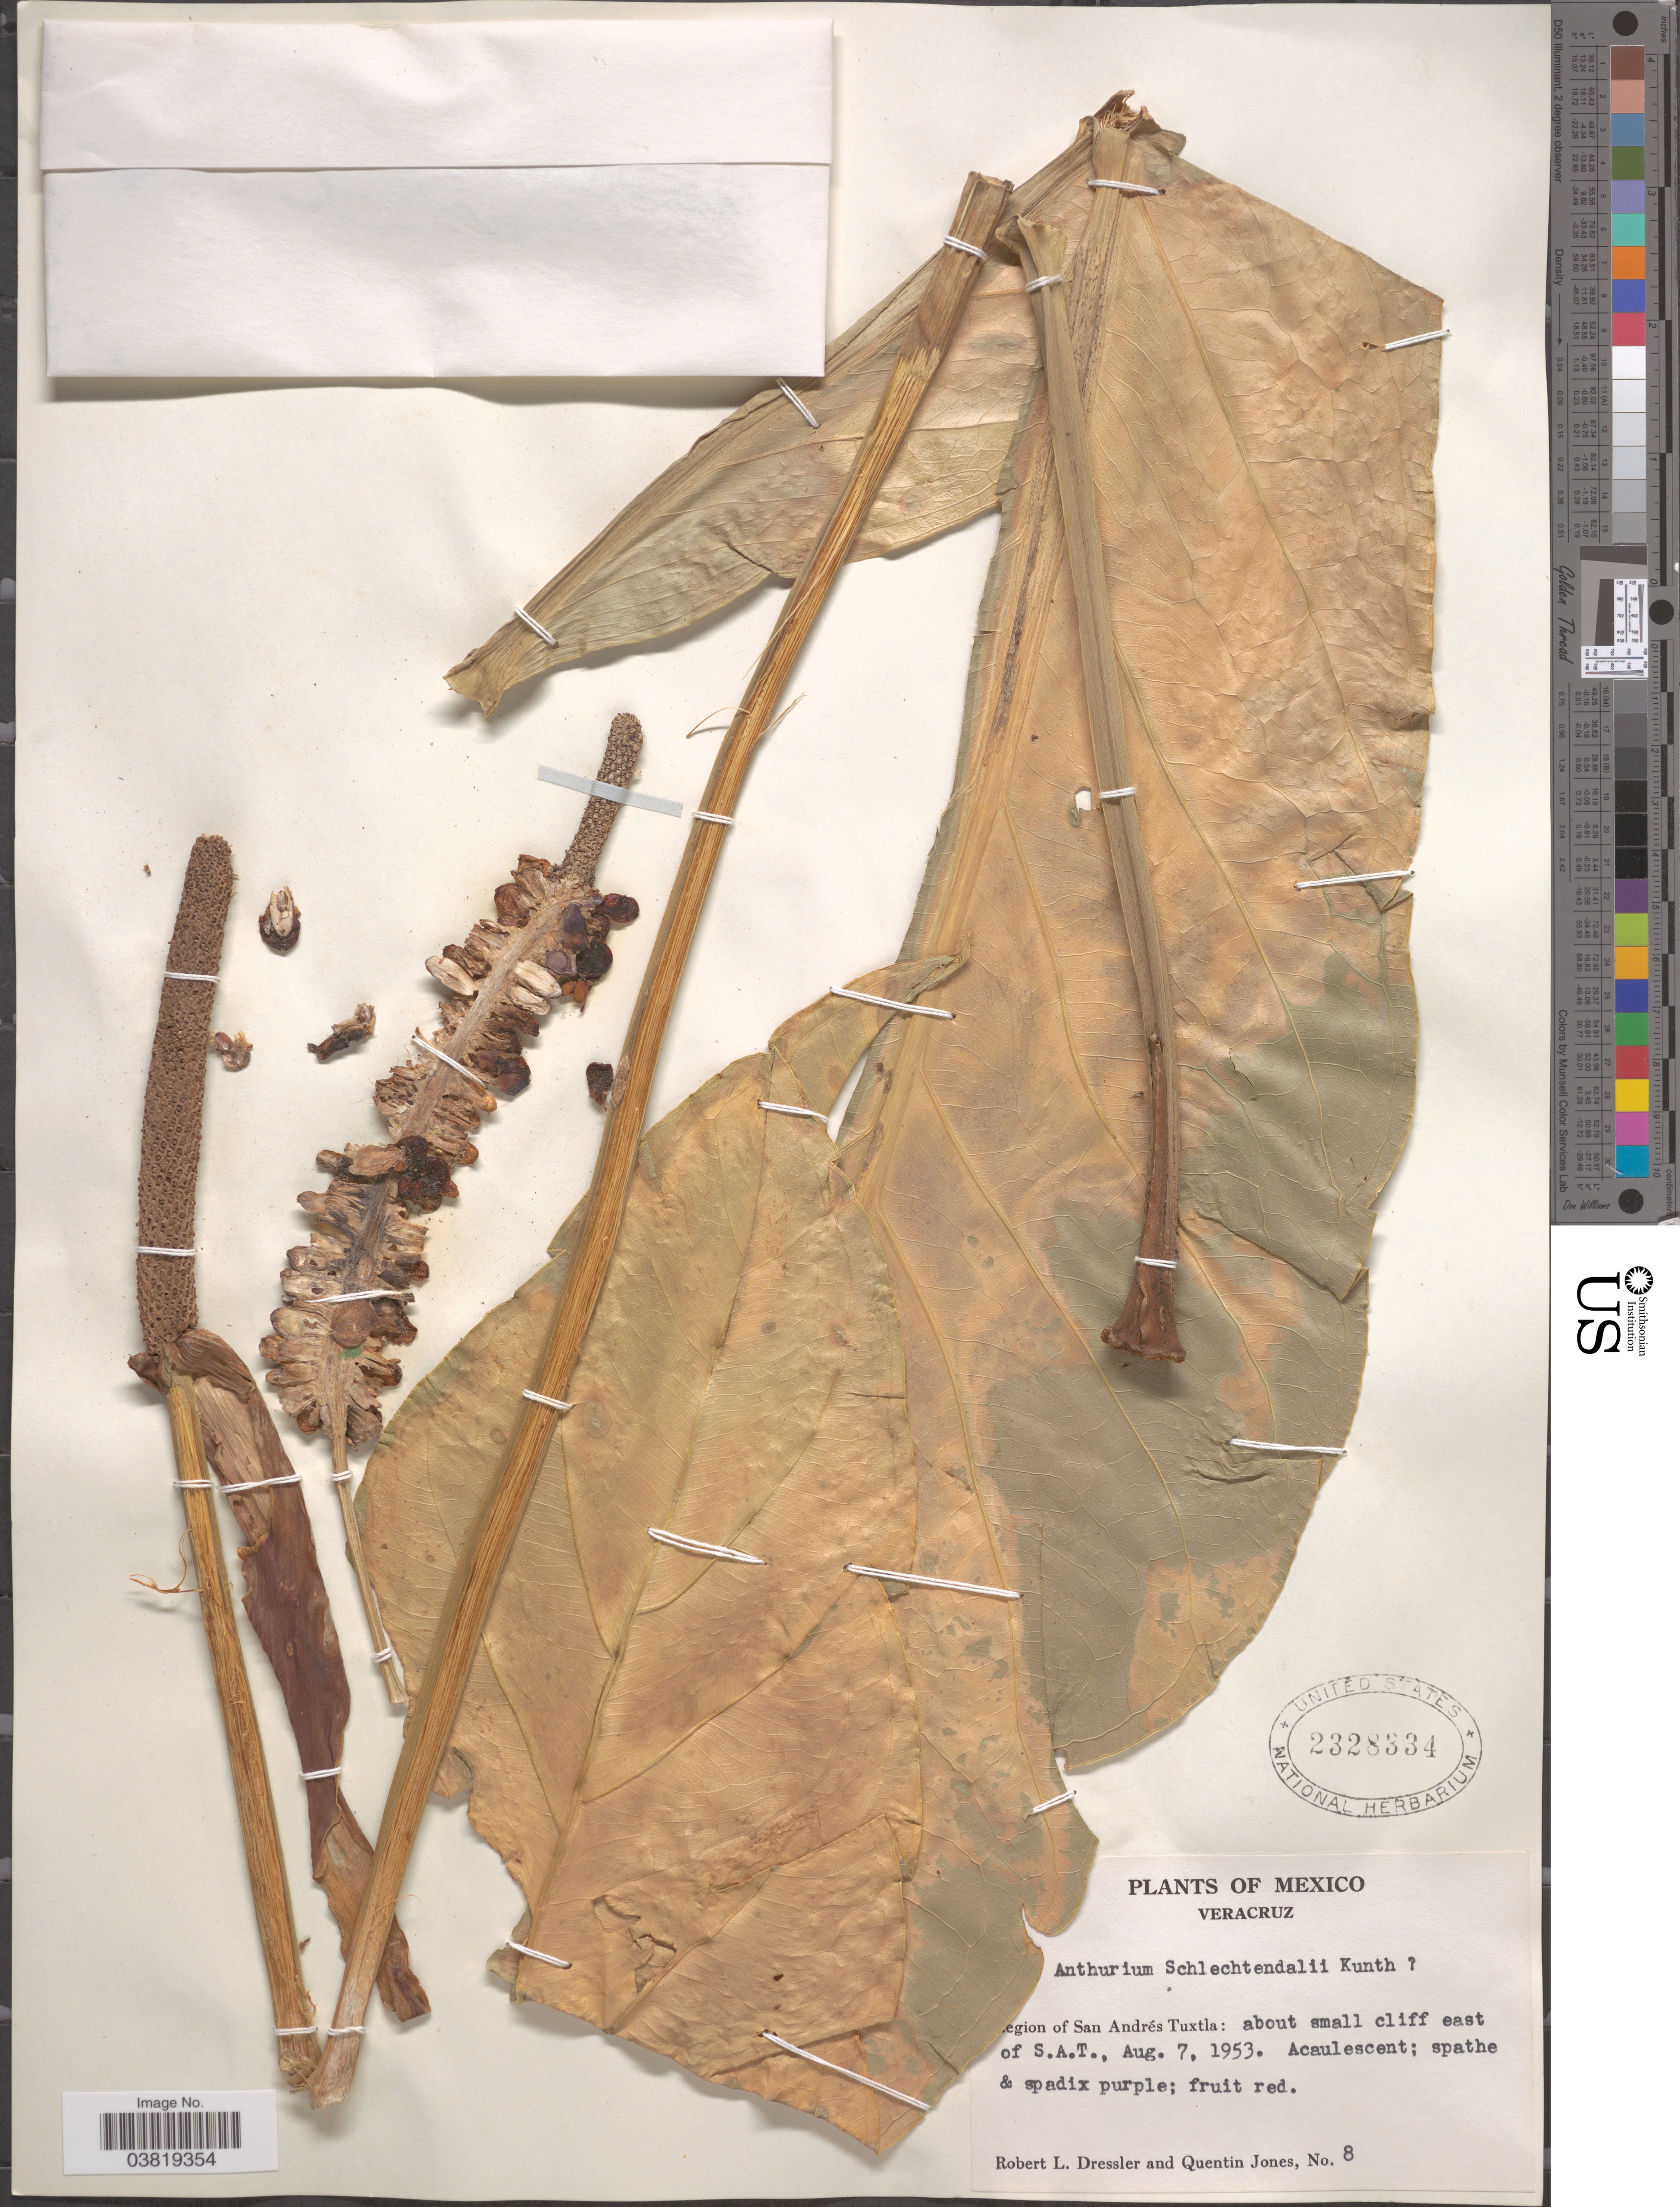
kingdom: Plantae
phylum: Tracheophyta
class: Liliopsida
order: Alismatales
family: Araceae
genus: Anthurium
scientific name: Anthurium schlechtendalii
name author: Kunth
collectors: R. Dressler & Q. Jones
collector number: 8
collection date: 1953-08-07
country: Mexico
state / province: Veracruz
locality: Veracruz. Region of San Andrés Tuxtla: about small cliff east of S.A.T.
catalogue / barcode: US 2328334